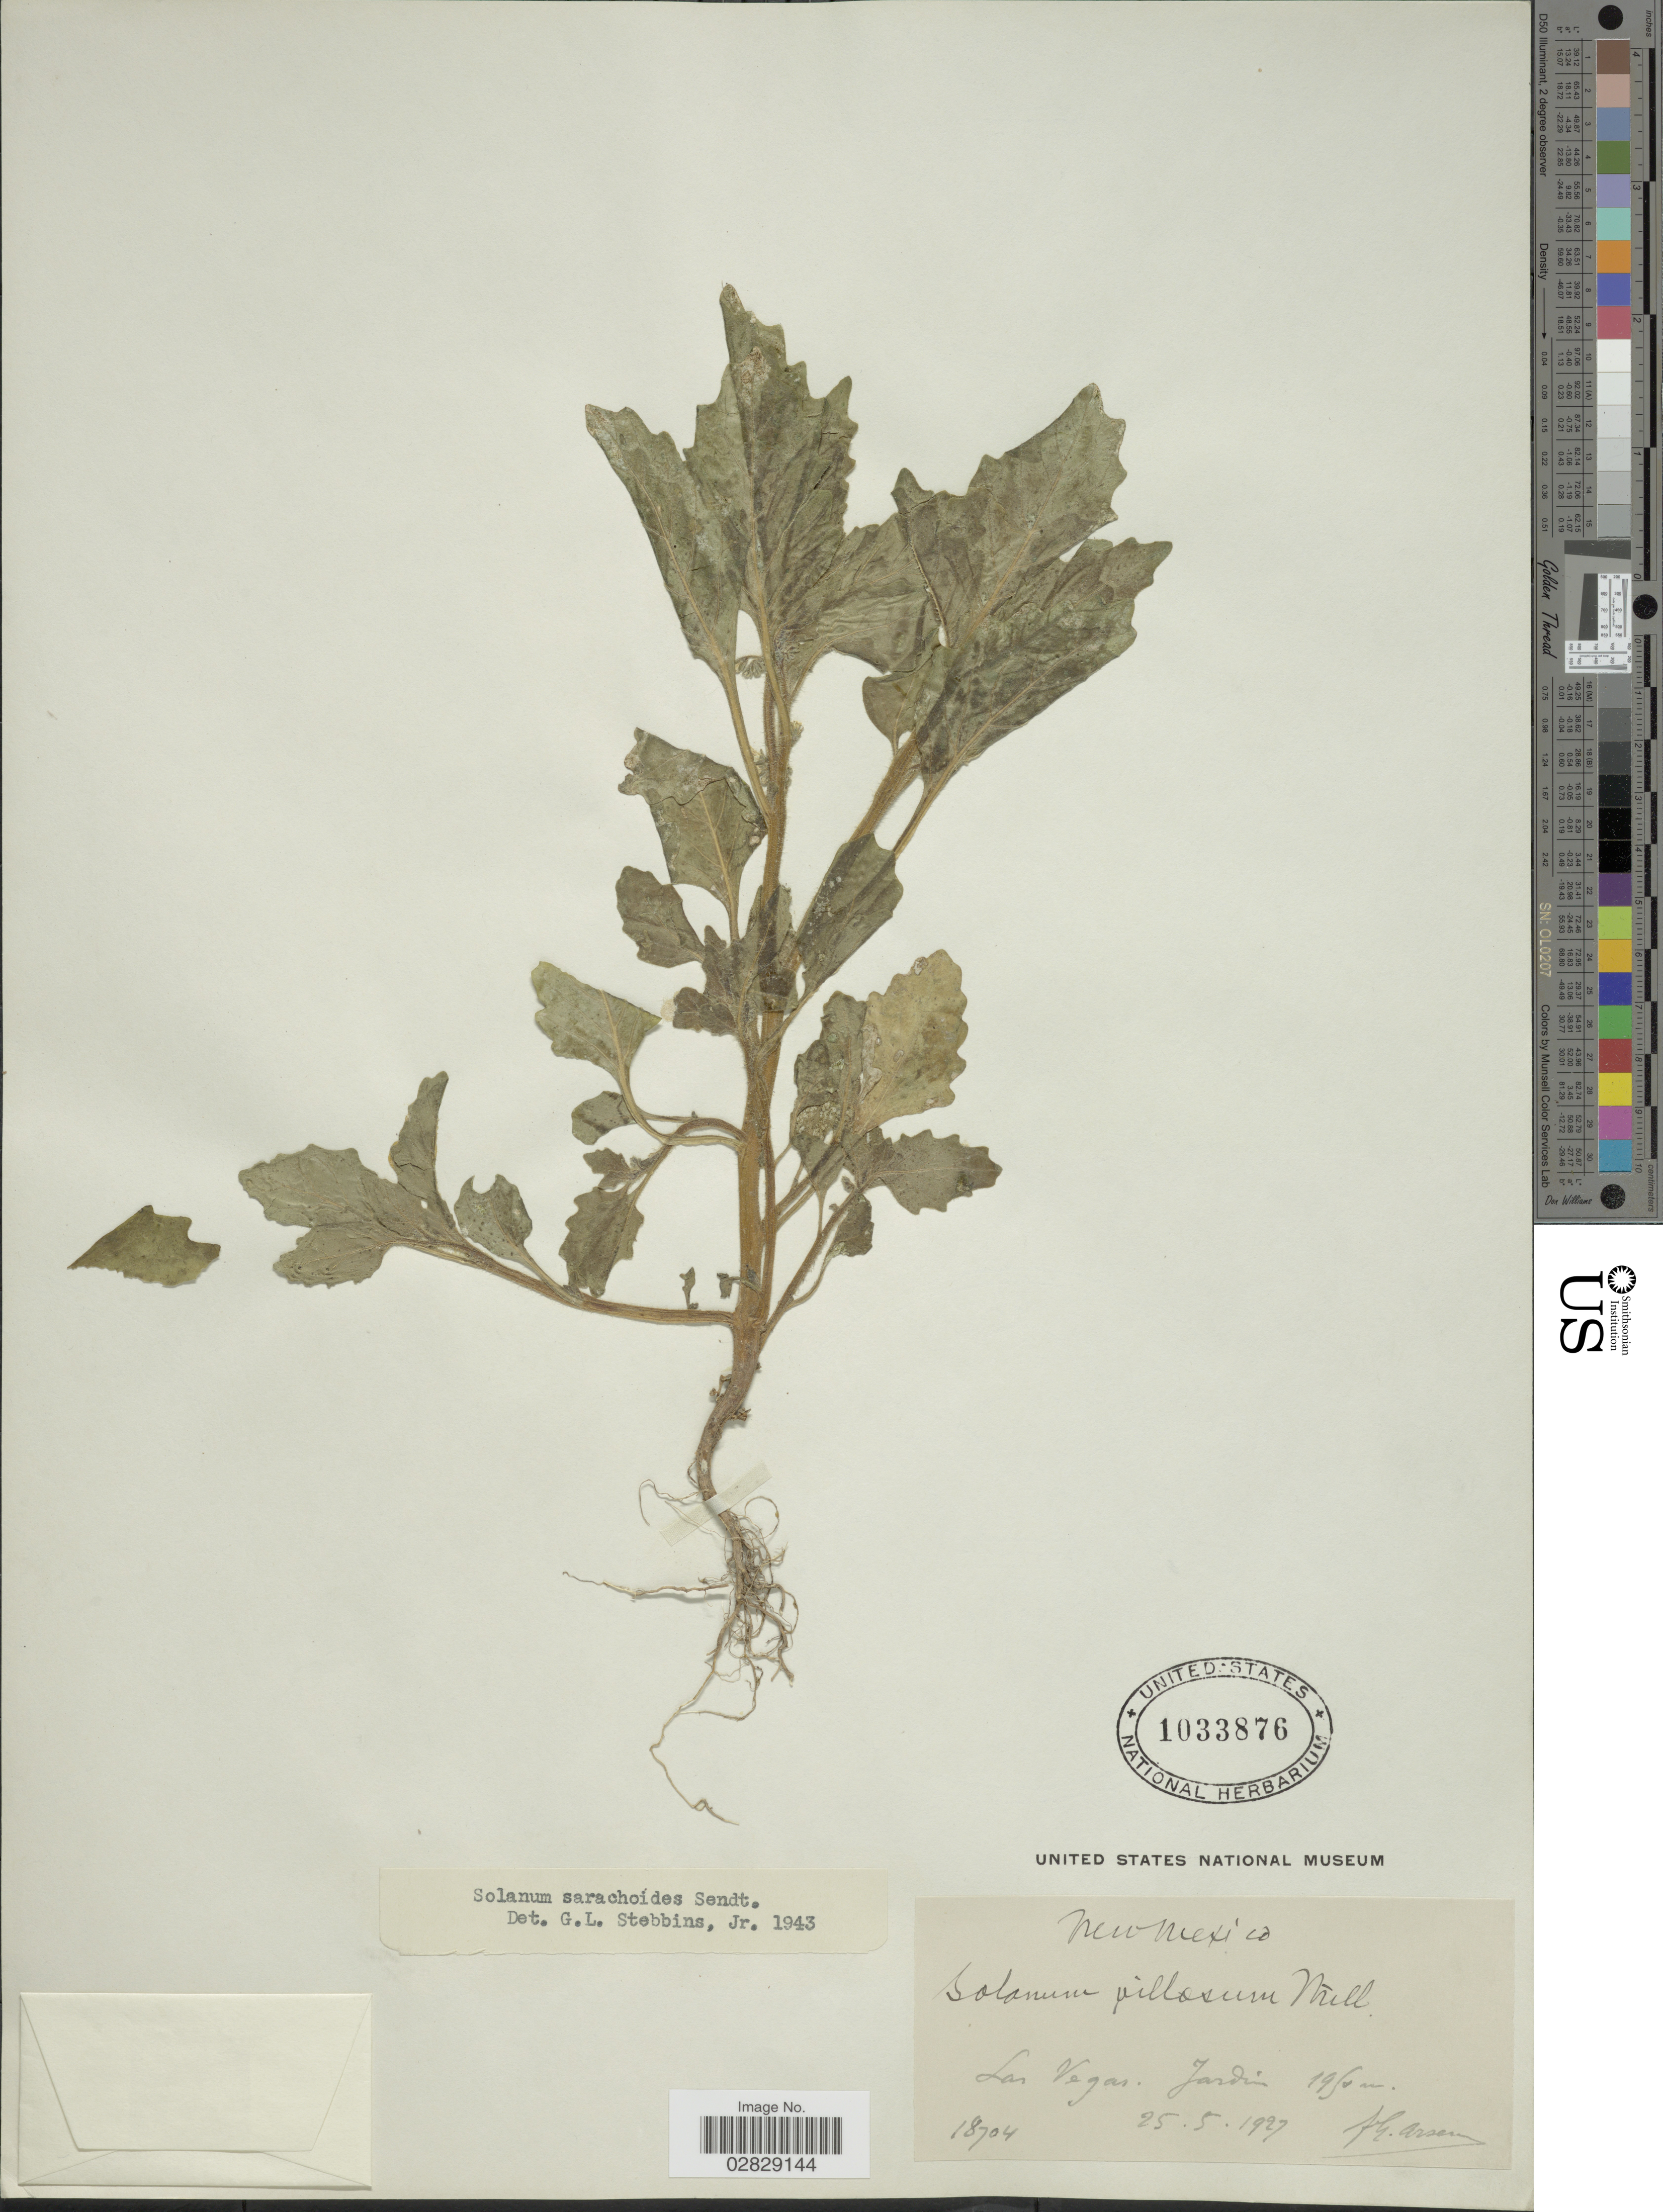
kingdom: Plantae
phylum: Tracheophyta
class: Magnoliopsida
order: Solanales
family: Solanaceae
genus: Solanum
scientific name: Solanum sarachoides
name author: Sendt.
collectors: F. Arsène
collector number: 18704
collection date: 1927-05-25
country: United States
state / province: New Mexico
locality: Las Vegas, Jardin.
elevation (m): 1950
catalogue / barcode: US 1033876